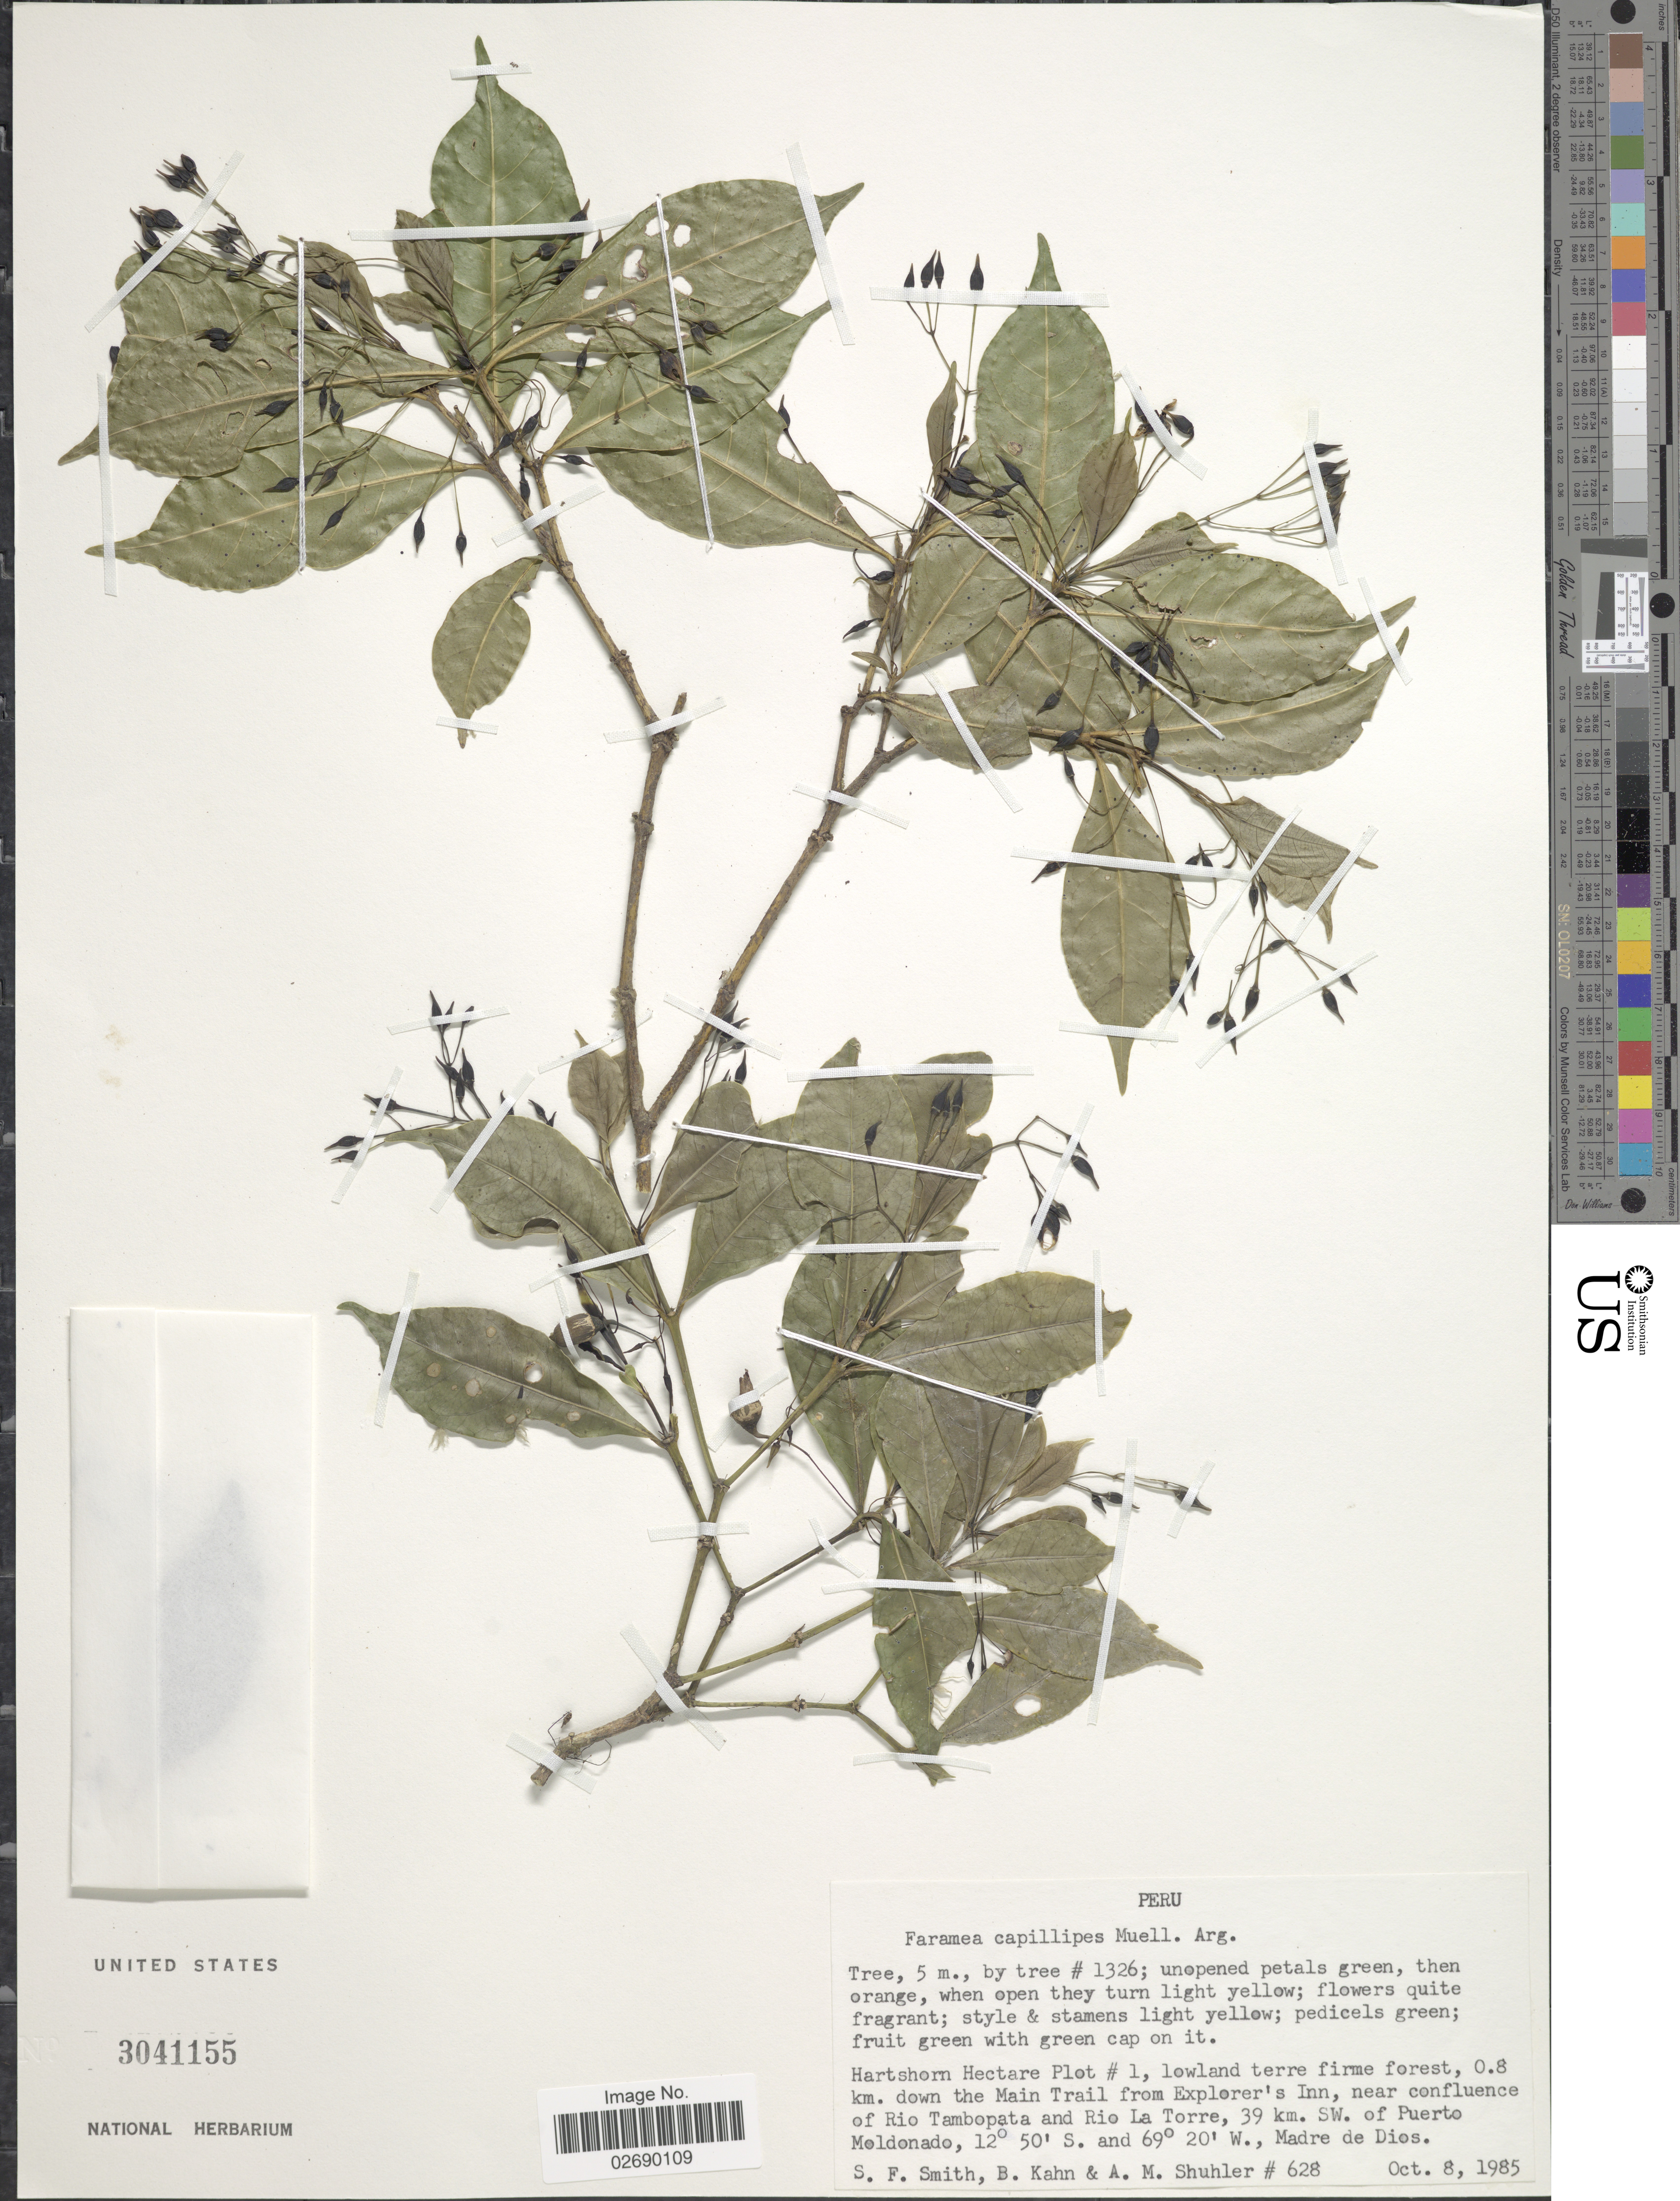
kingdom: Plantae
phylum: Tracheophyta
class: Magnoliopsida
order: Gentianales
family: Rubiaceae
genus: Faramea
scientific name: Faramea capillipes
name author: Müll. Arg.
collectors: S.F. Smith, B. Kahn & A. Shuhler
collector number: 628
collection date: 1985-10-08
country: Peru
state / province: Madre de Dios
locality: Hartshorn Hectare Plot # 1, 0.8 km down the Main Trail from Explorer's Inn, near confluence of Rio Tambopata and Rio La Torre, 39 km. Sw. of Puerto Moldonado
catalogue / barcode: US 3041155